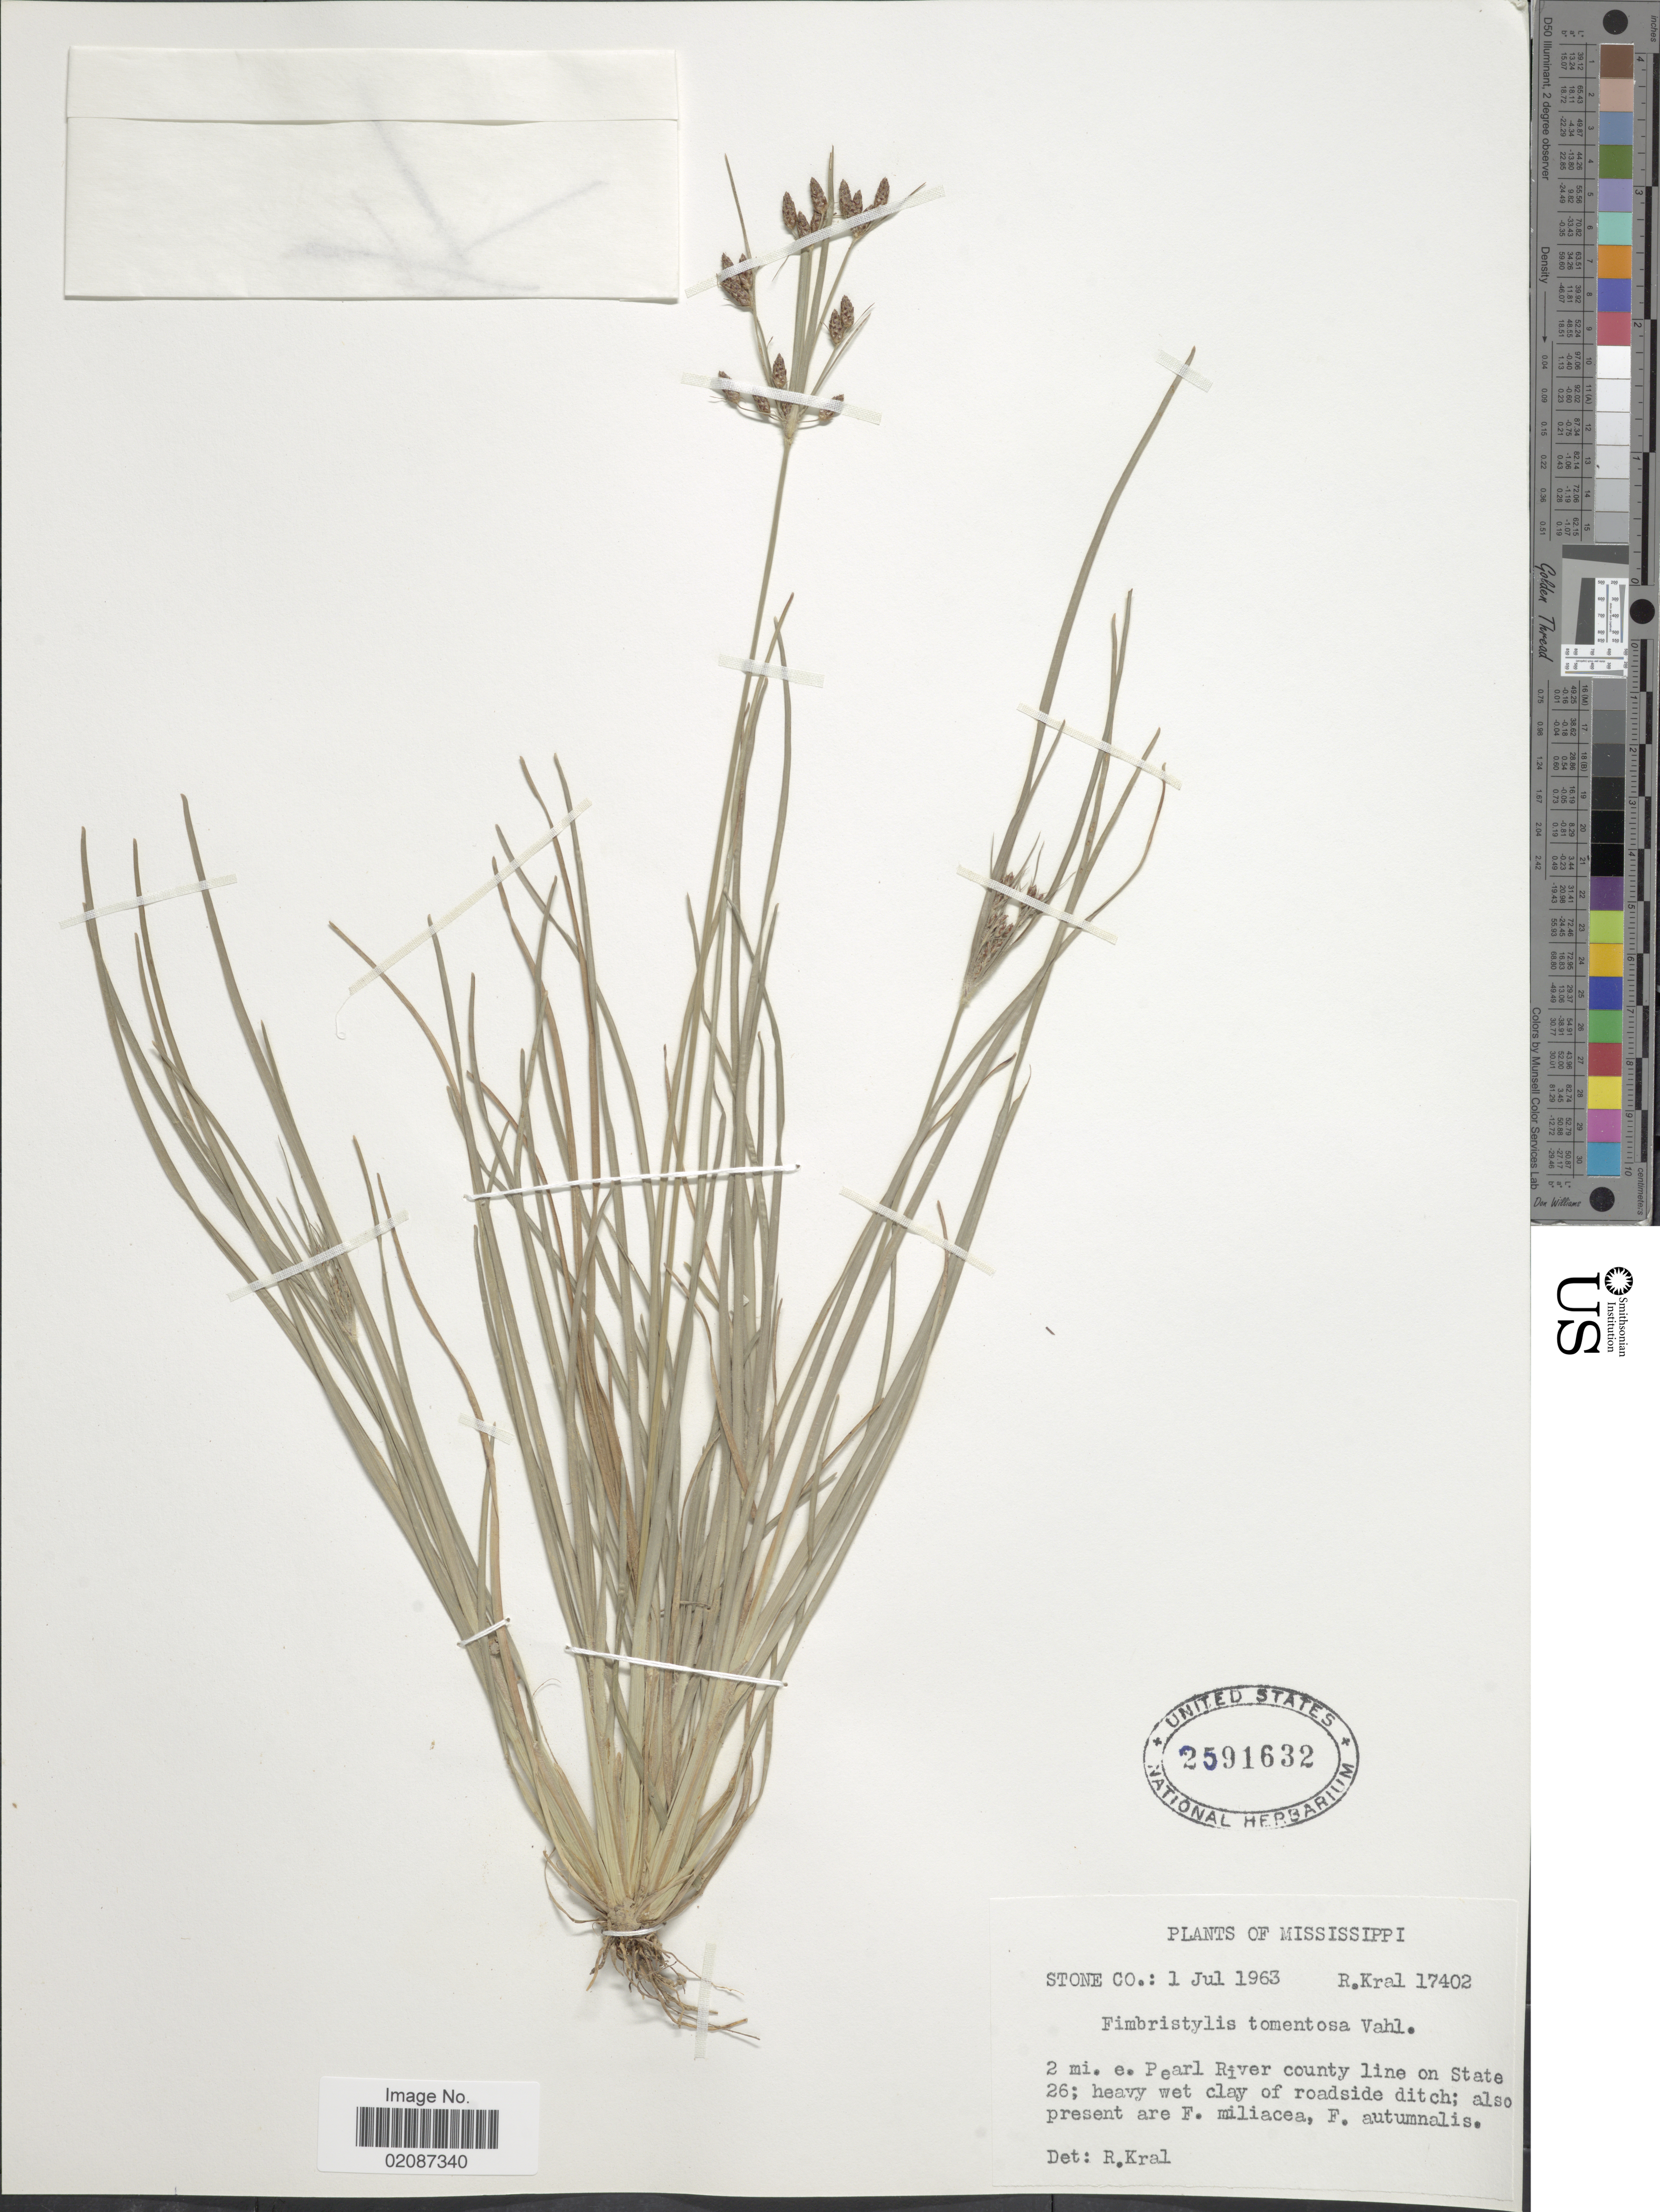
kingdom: Plantae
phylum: Tracheophyta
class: Liliopsida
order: Poales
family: Cyperaceae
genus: Fimbristylis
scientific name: Fimbristylis tomentosa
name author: Vahl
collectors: R. Kral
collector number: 17402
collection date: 1963-07-01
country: United States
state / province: Mississippi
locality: Stone Co.: 2 mi. e. Pearl River county line on State 26; heavy wet clay of roadside ditch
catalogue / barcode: US 2591632